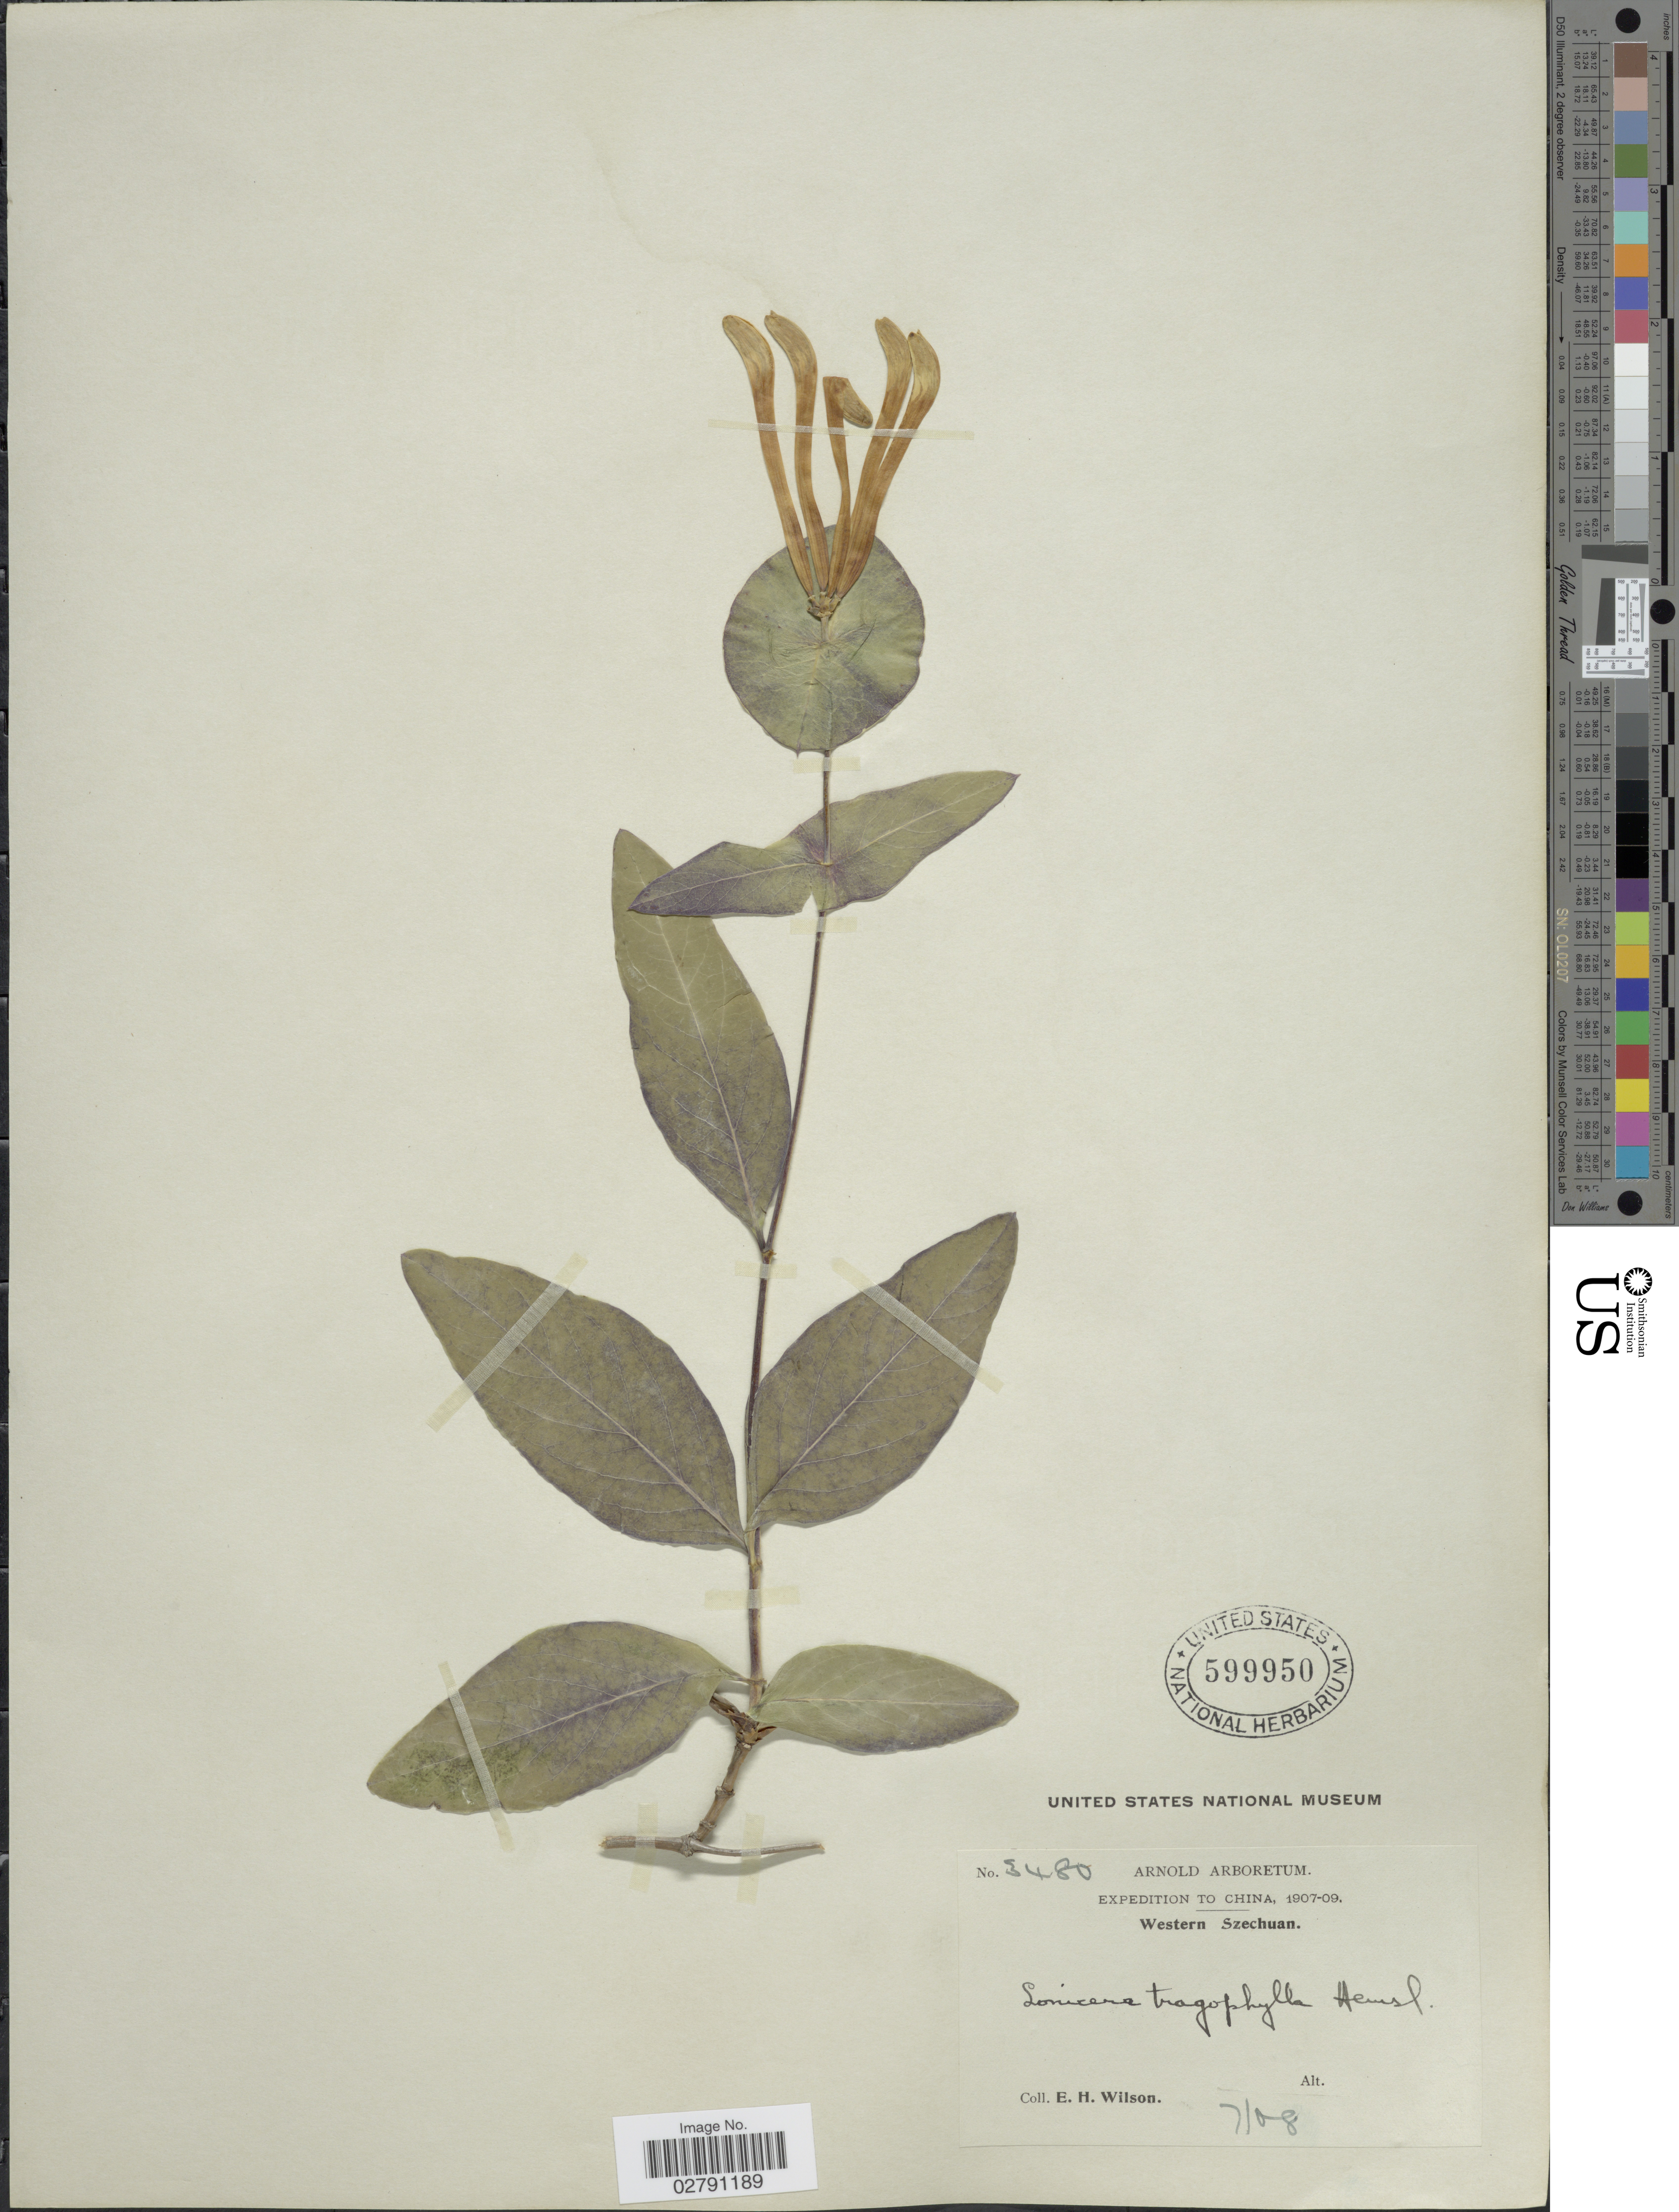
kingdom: Plantae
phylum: Tracheophyta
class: Magnoliopsida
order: Dipsacales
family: Caprifoliaceae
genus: Lonicera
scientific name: Lonicera tragophylla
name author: Hemsl.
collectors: E. Wilson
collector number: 3480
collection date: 1908-07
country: China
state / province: Sichuan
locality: Western Szechuan.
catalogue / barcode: US 599950